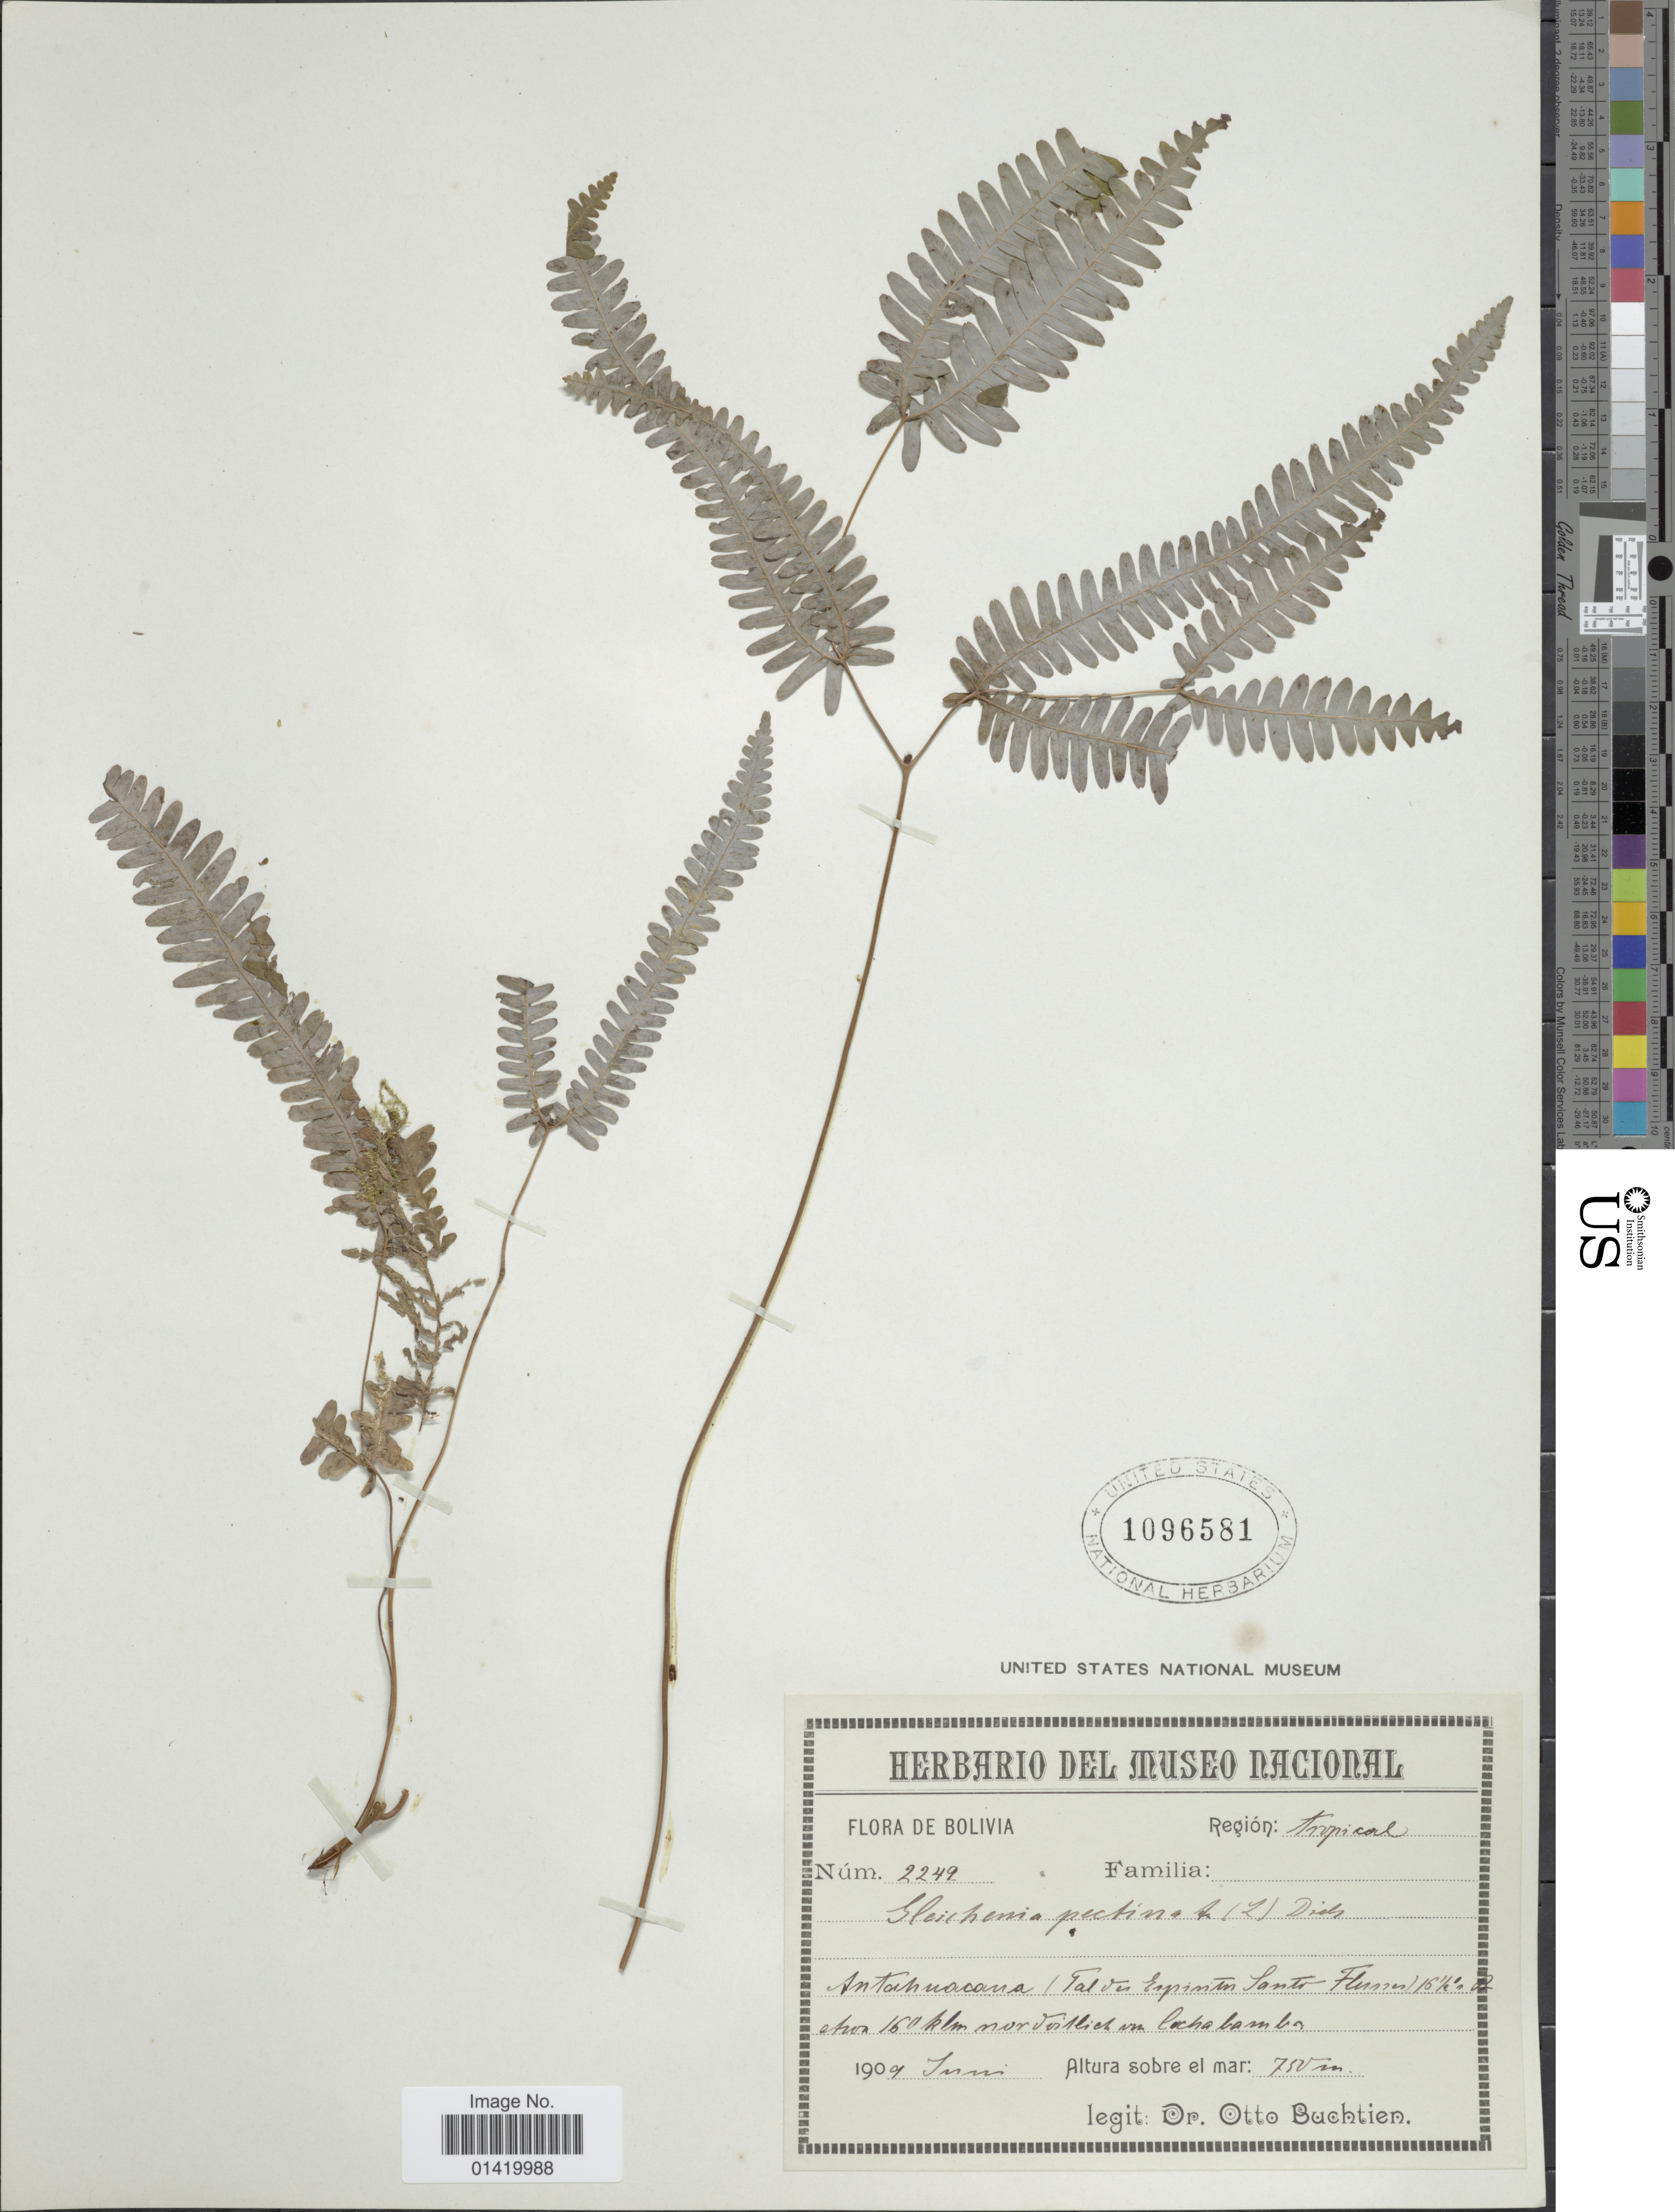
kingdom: Plantae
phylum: Tracheophyta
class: Polypodiopsida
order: Gleicheniales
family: Gleicheniaceae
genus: Gleichenella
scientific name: Gleichenella pectinata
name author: (Willd.) Ching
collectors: O. Buchtien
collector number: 2249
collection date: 1909-06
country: Bolivia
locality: Antahuacana (Talves Espiritu Santa Flurres) 16 1/2° n Br. etwa 160 klm nordostlich Cochabamba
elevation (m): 750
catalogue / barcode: US 1096581